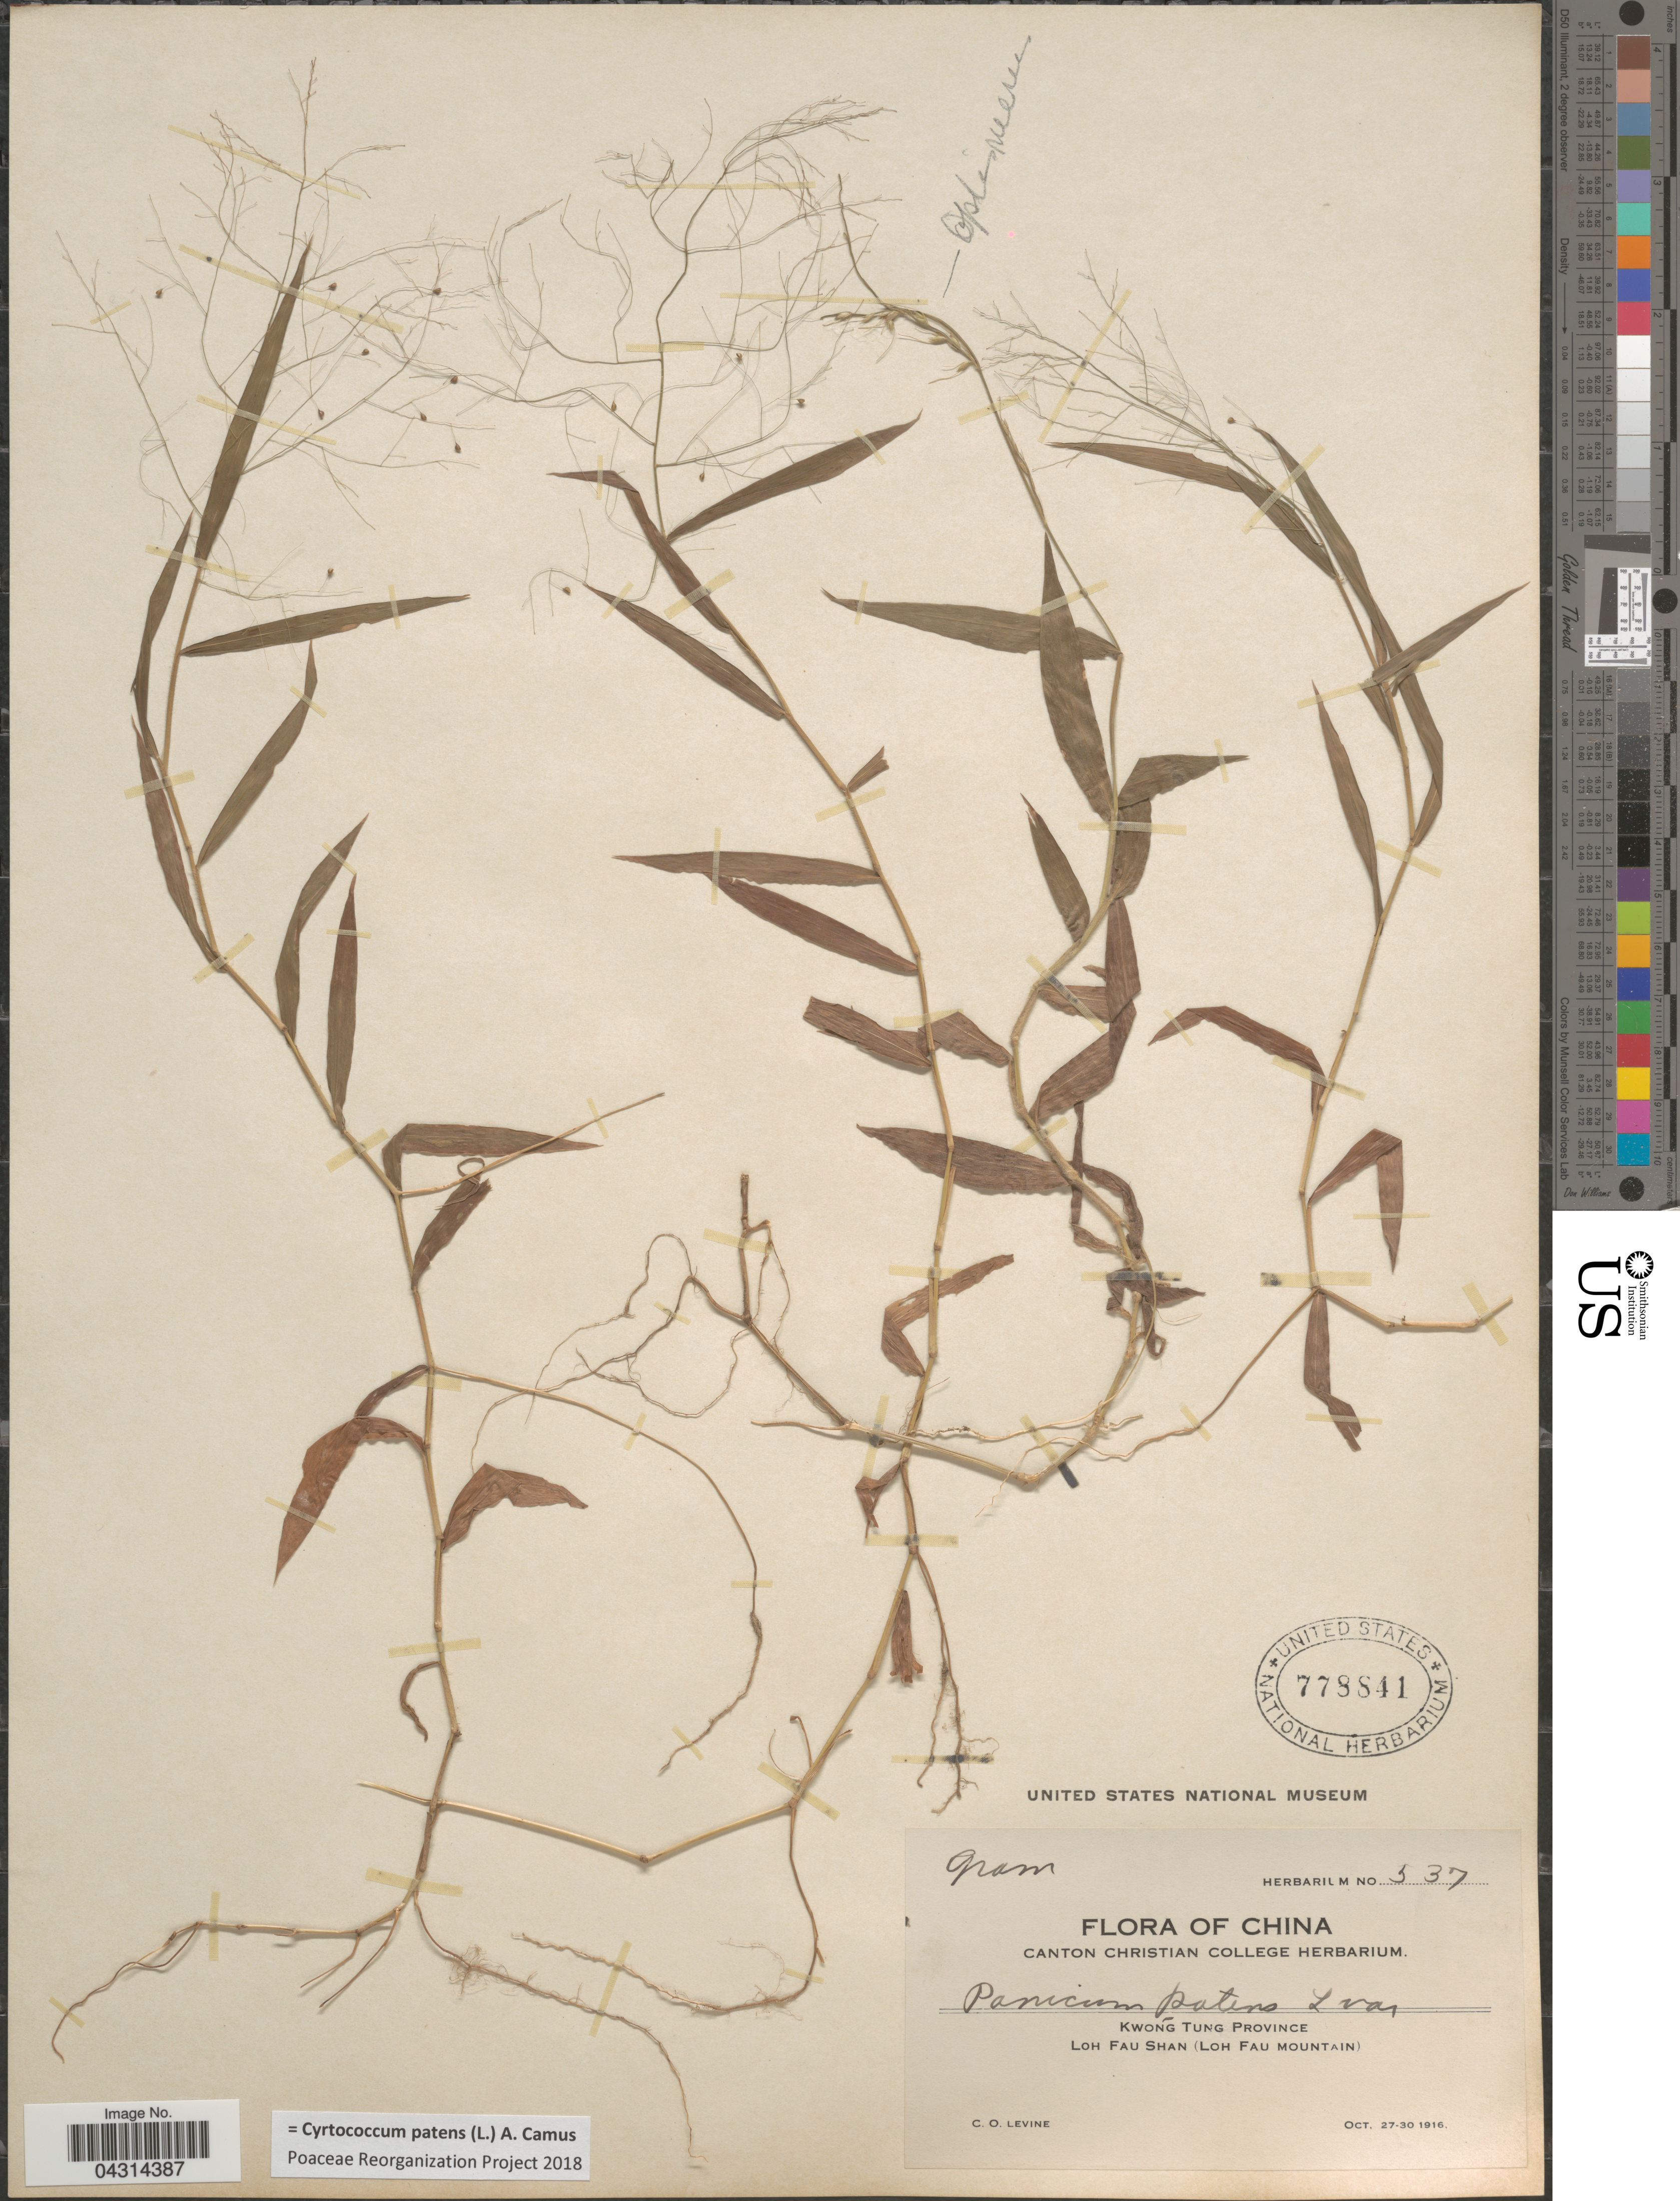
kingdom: Plantae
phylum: Tracheophyta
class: Liliopsida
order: Poales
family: Poaceae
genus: Cyrtococcum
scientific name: Cyrtococcum patens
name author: (L.) A. Camus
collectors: C. O. Levine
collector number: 537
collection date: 1916-10-27/1916-10-30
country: China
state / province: Guangdong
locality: Kwong Tung Province. Loh Fau Shan (Loh Fau Mountain).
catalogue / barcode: US 778841